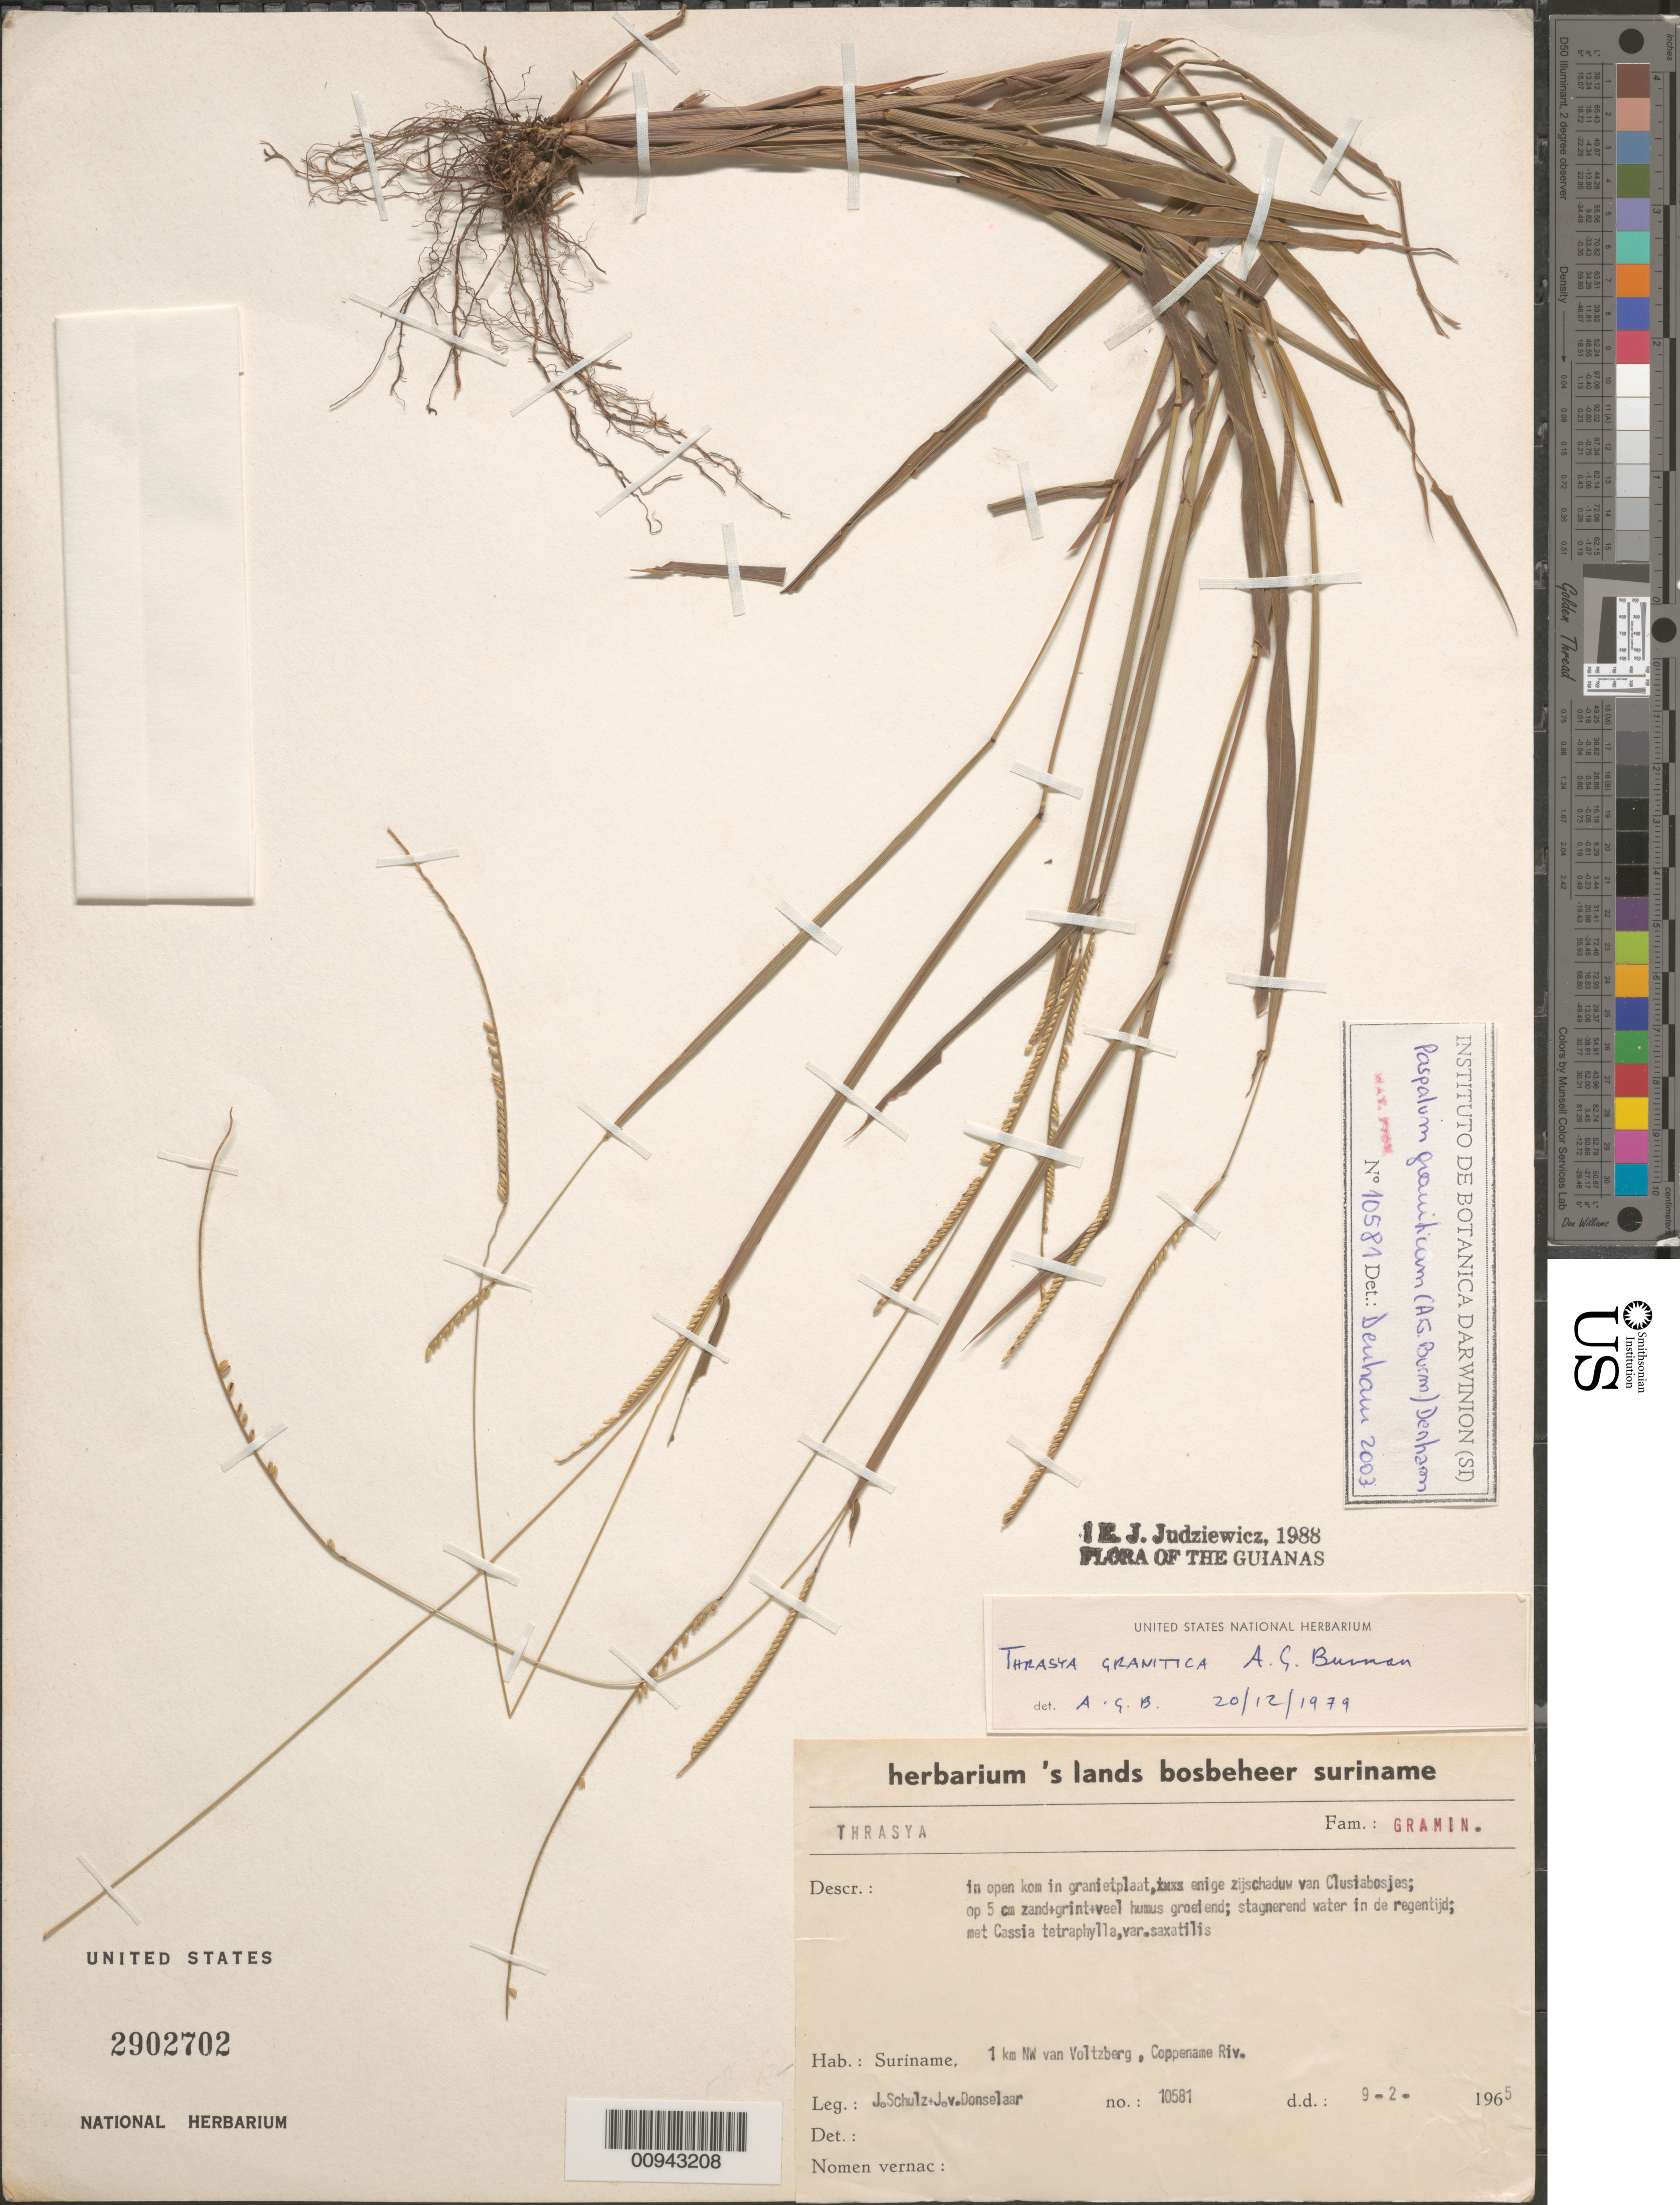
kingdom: Plantae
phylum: Tracheophyta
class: Liliopsida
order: Poales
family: Poaceae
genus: Paspalum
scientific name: Paspalum graniticum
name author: (A.G. Burm.)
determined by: Denham, --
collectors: J. P. Schulz & J. Donselaar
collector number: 10581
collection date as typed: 9-Feb-65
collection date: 1965-02-09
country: Suriname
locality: Voltzberg, 1 km NW of; Coppename Riv.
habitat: Open kom in granietplaat, enige zijschaduw van Clusiabosjas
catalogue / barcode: US 2902702